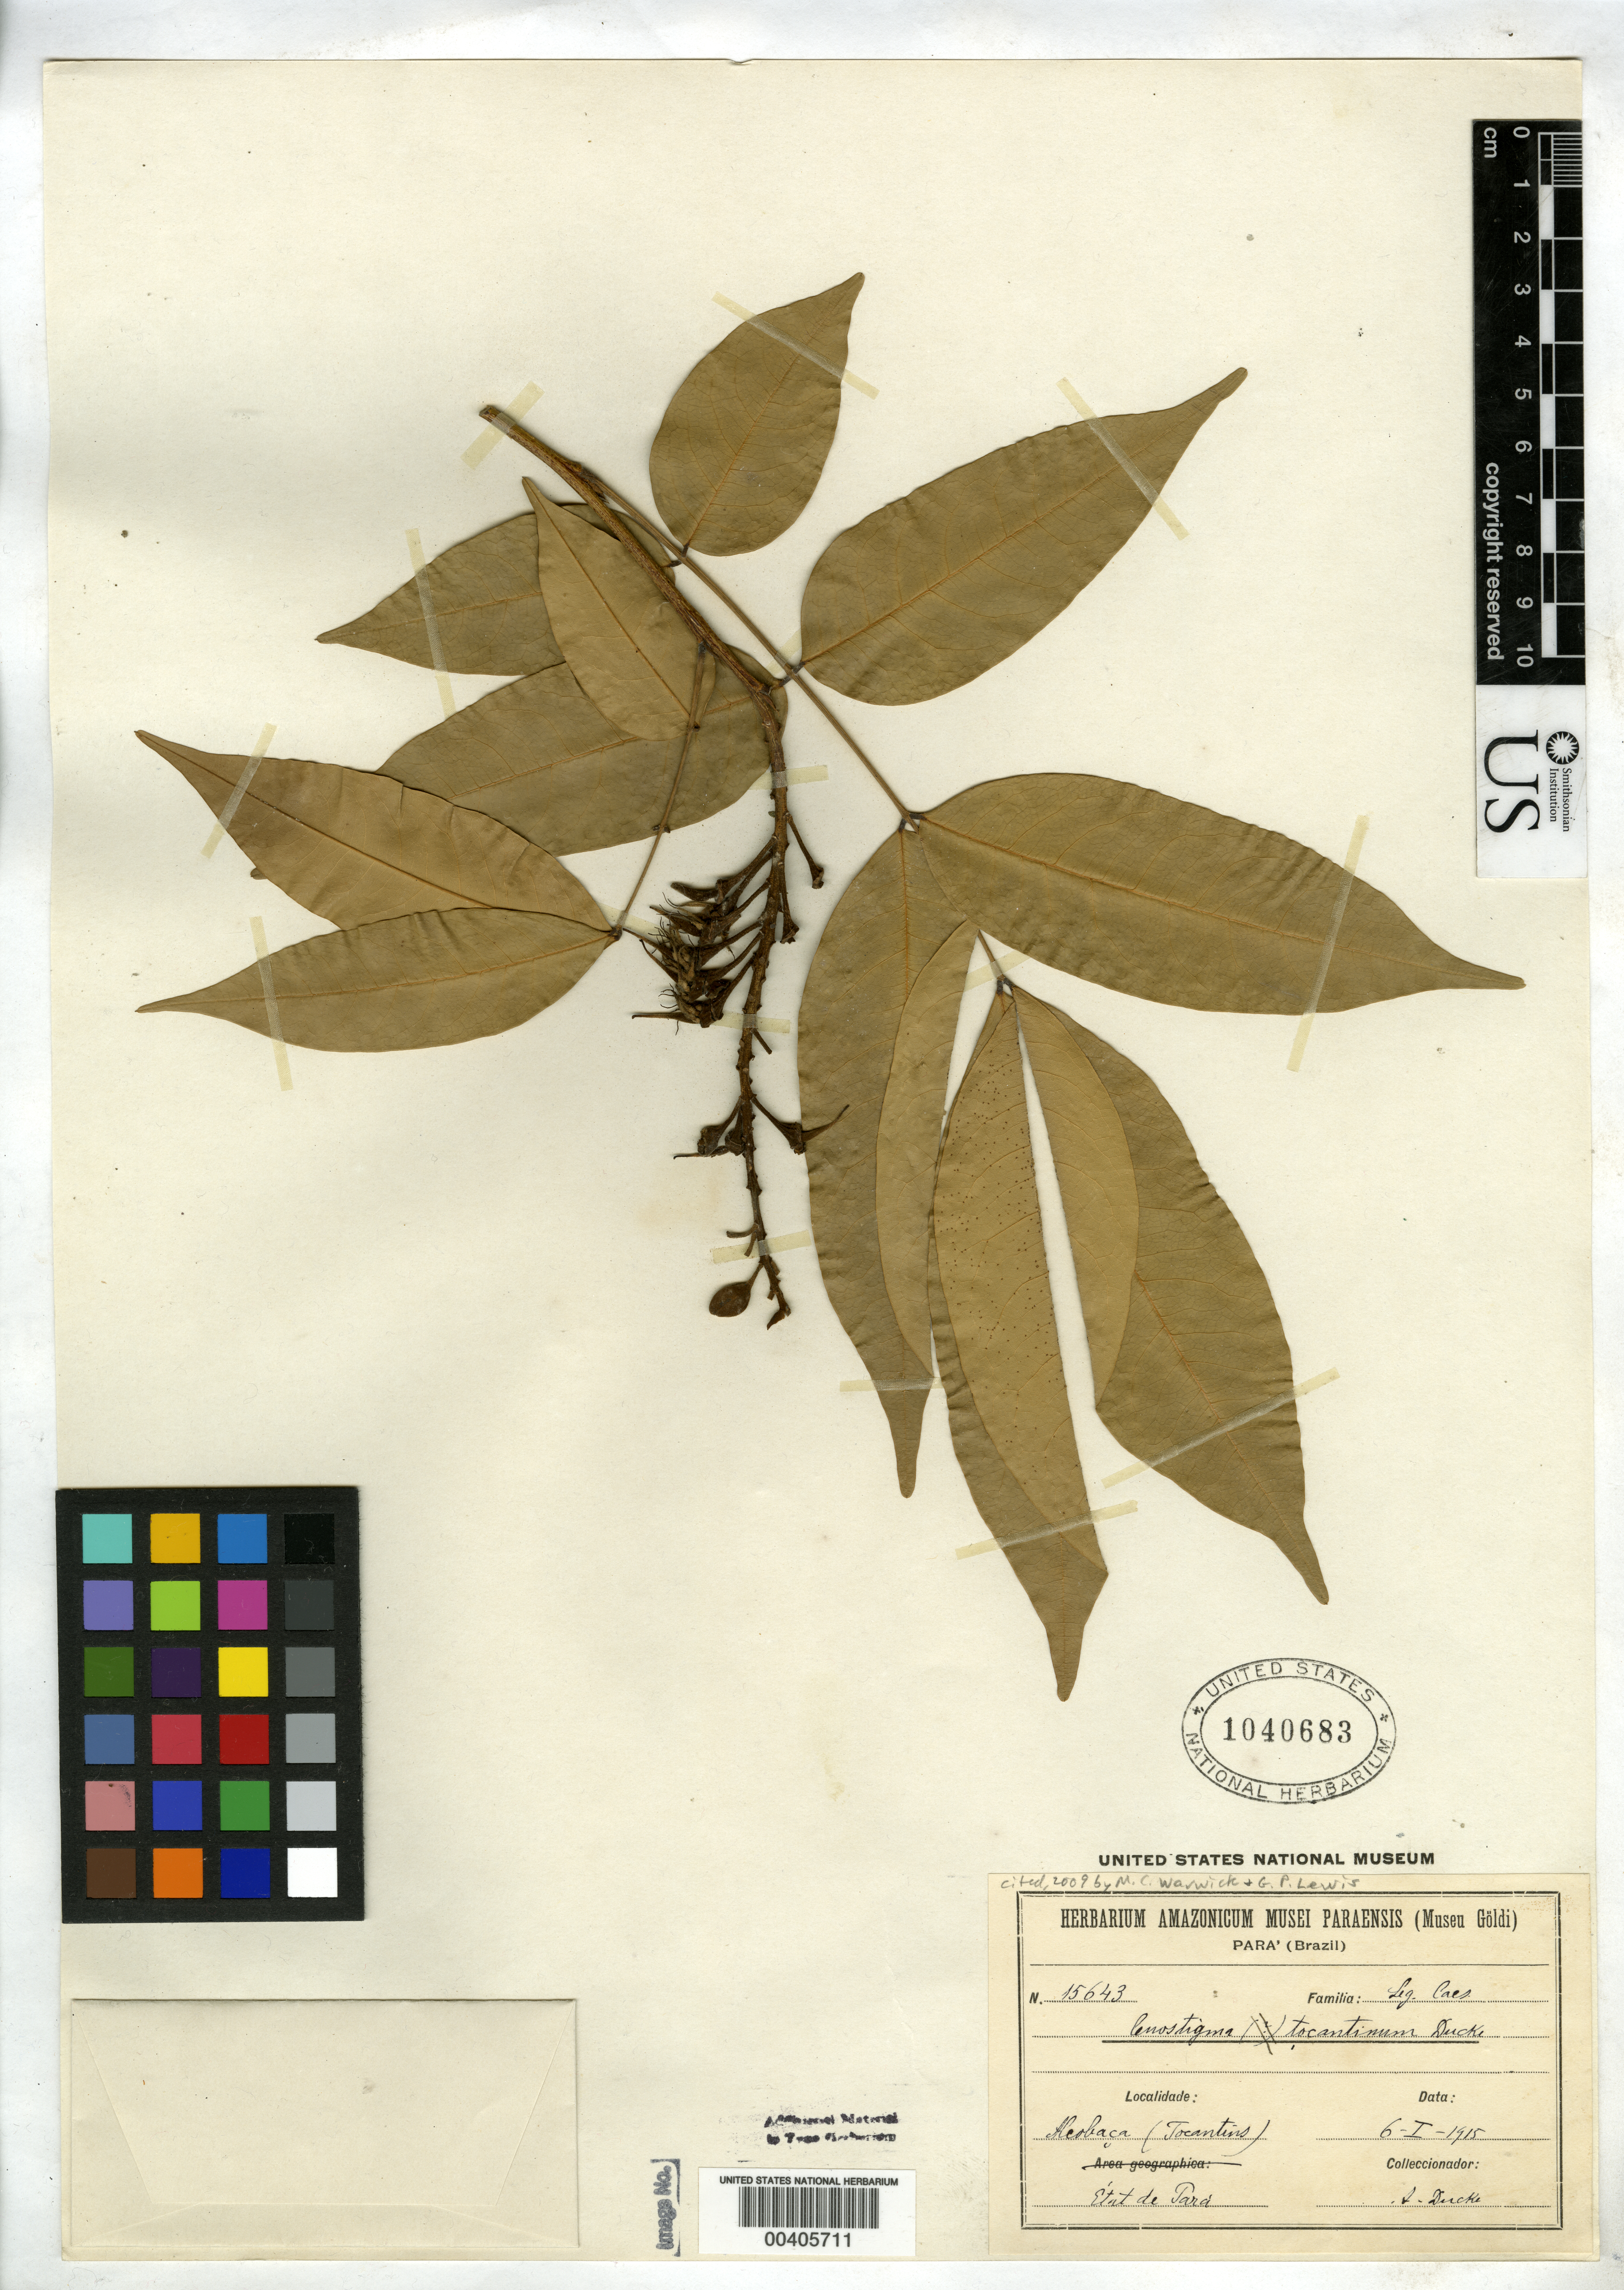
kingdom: Plantae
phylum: Tracheophyta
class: Magnoliopsida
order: Fabales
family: Fabaceae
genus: Cenostigma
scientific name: Cenostigma tocantinum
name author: Ducke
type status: Isotype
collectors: A. Ducke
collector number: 15643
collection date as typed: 06 Jan 1915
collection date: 1915-01-06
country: Brazil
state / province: Pará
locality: Alcobaca.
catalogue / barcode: US 1040683